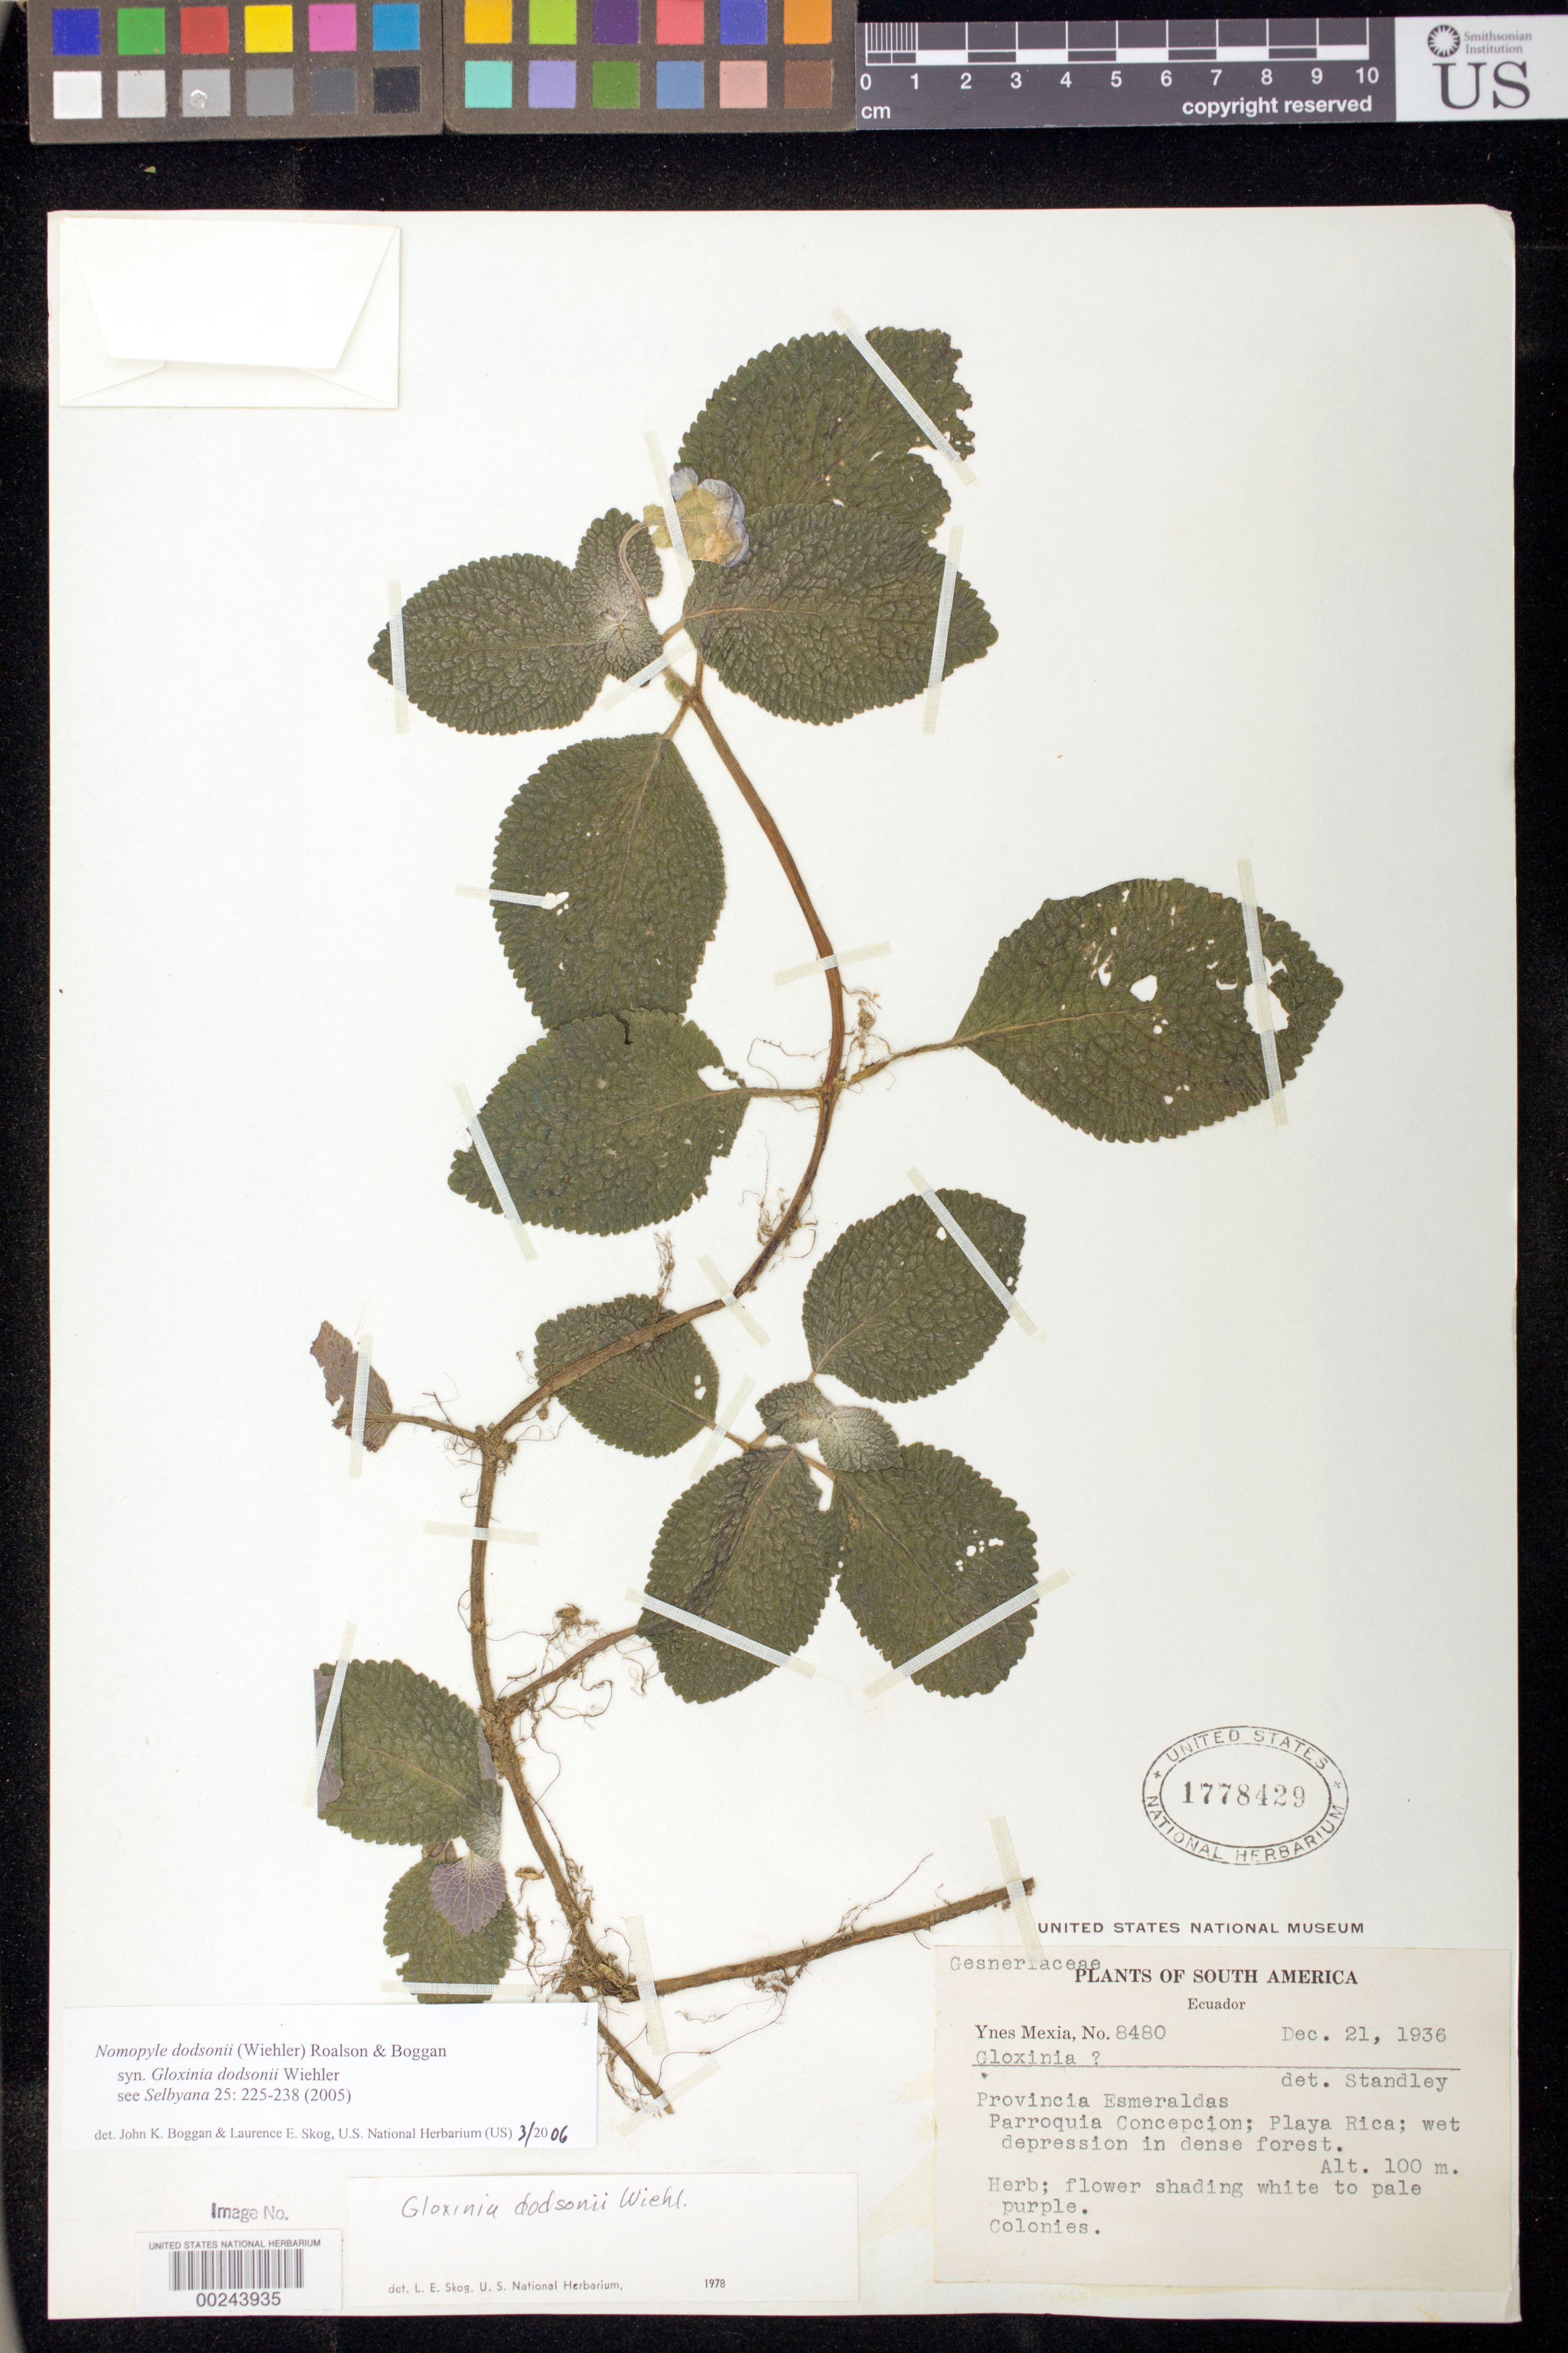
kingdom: Plantae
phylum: Tracheophyta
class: Magnoliopsida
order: Lamiales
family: Gesneriaceae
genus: Nomopyle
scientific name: Nomopyle dodsonii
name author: (Wiehler) Roalson & Boggan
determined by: Boggan, J. K.; Skog, L. E.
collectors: Y. Mexia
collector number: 8480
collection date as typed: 21 Dec 1936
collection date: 1936-12-21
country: Ecuador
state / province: Esmeraldas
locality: Parroquia Concepcion, Playa Rica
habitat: Wet depression in dense forest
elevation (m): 100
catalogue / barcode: US 1778429